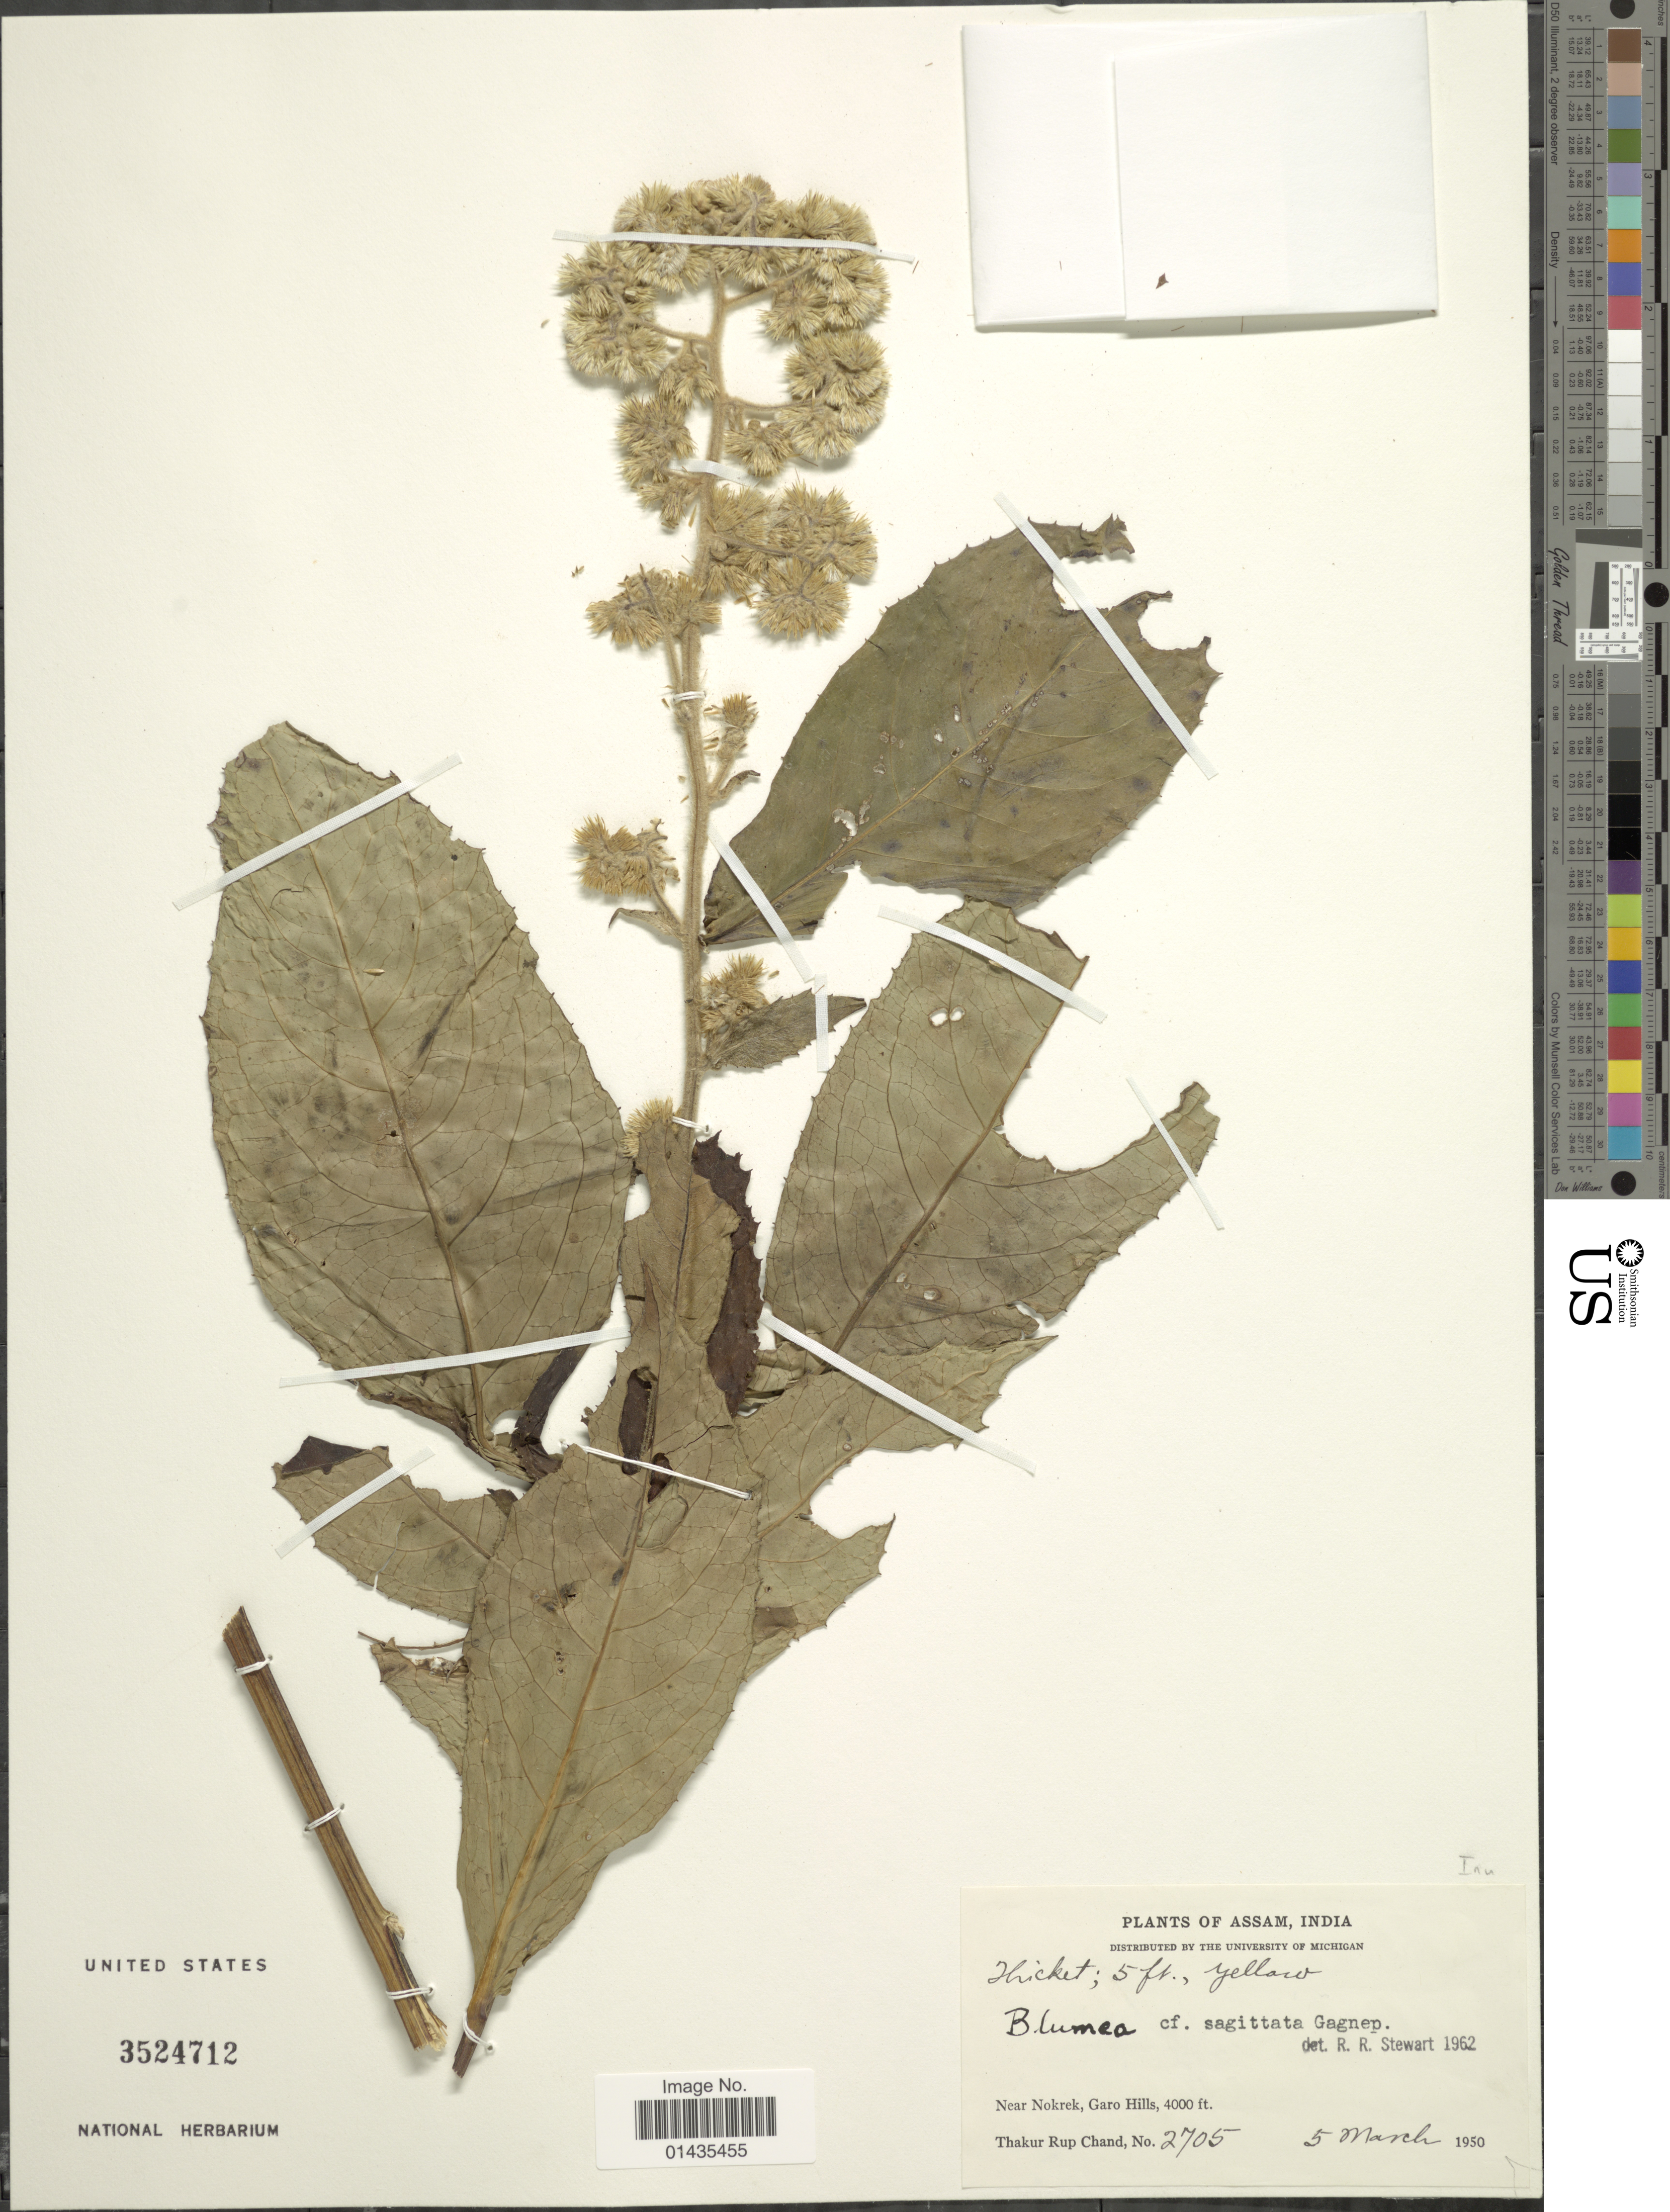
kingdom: Plantae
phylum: Tracheophyta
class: Magnoliopsida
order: Asterales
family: Asteraceae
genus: Blumea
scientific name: Blumea sagittata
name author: Gagnep.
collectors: T. R. Chand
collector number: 2705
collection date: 1950-03-05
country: India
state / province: Meghalaya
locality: Near Nokrek, Garo Hills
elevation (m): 1219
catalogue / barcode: US 3524712